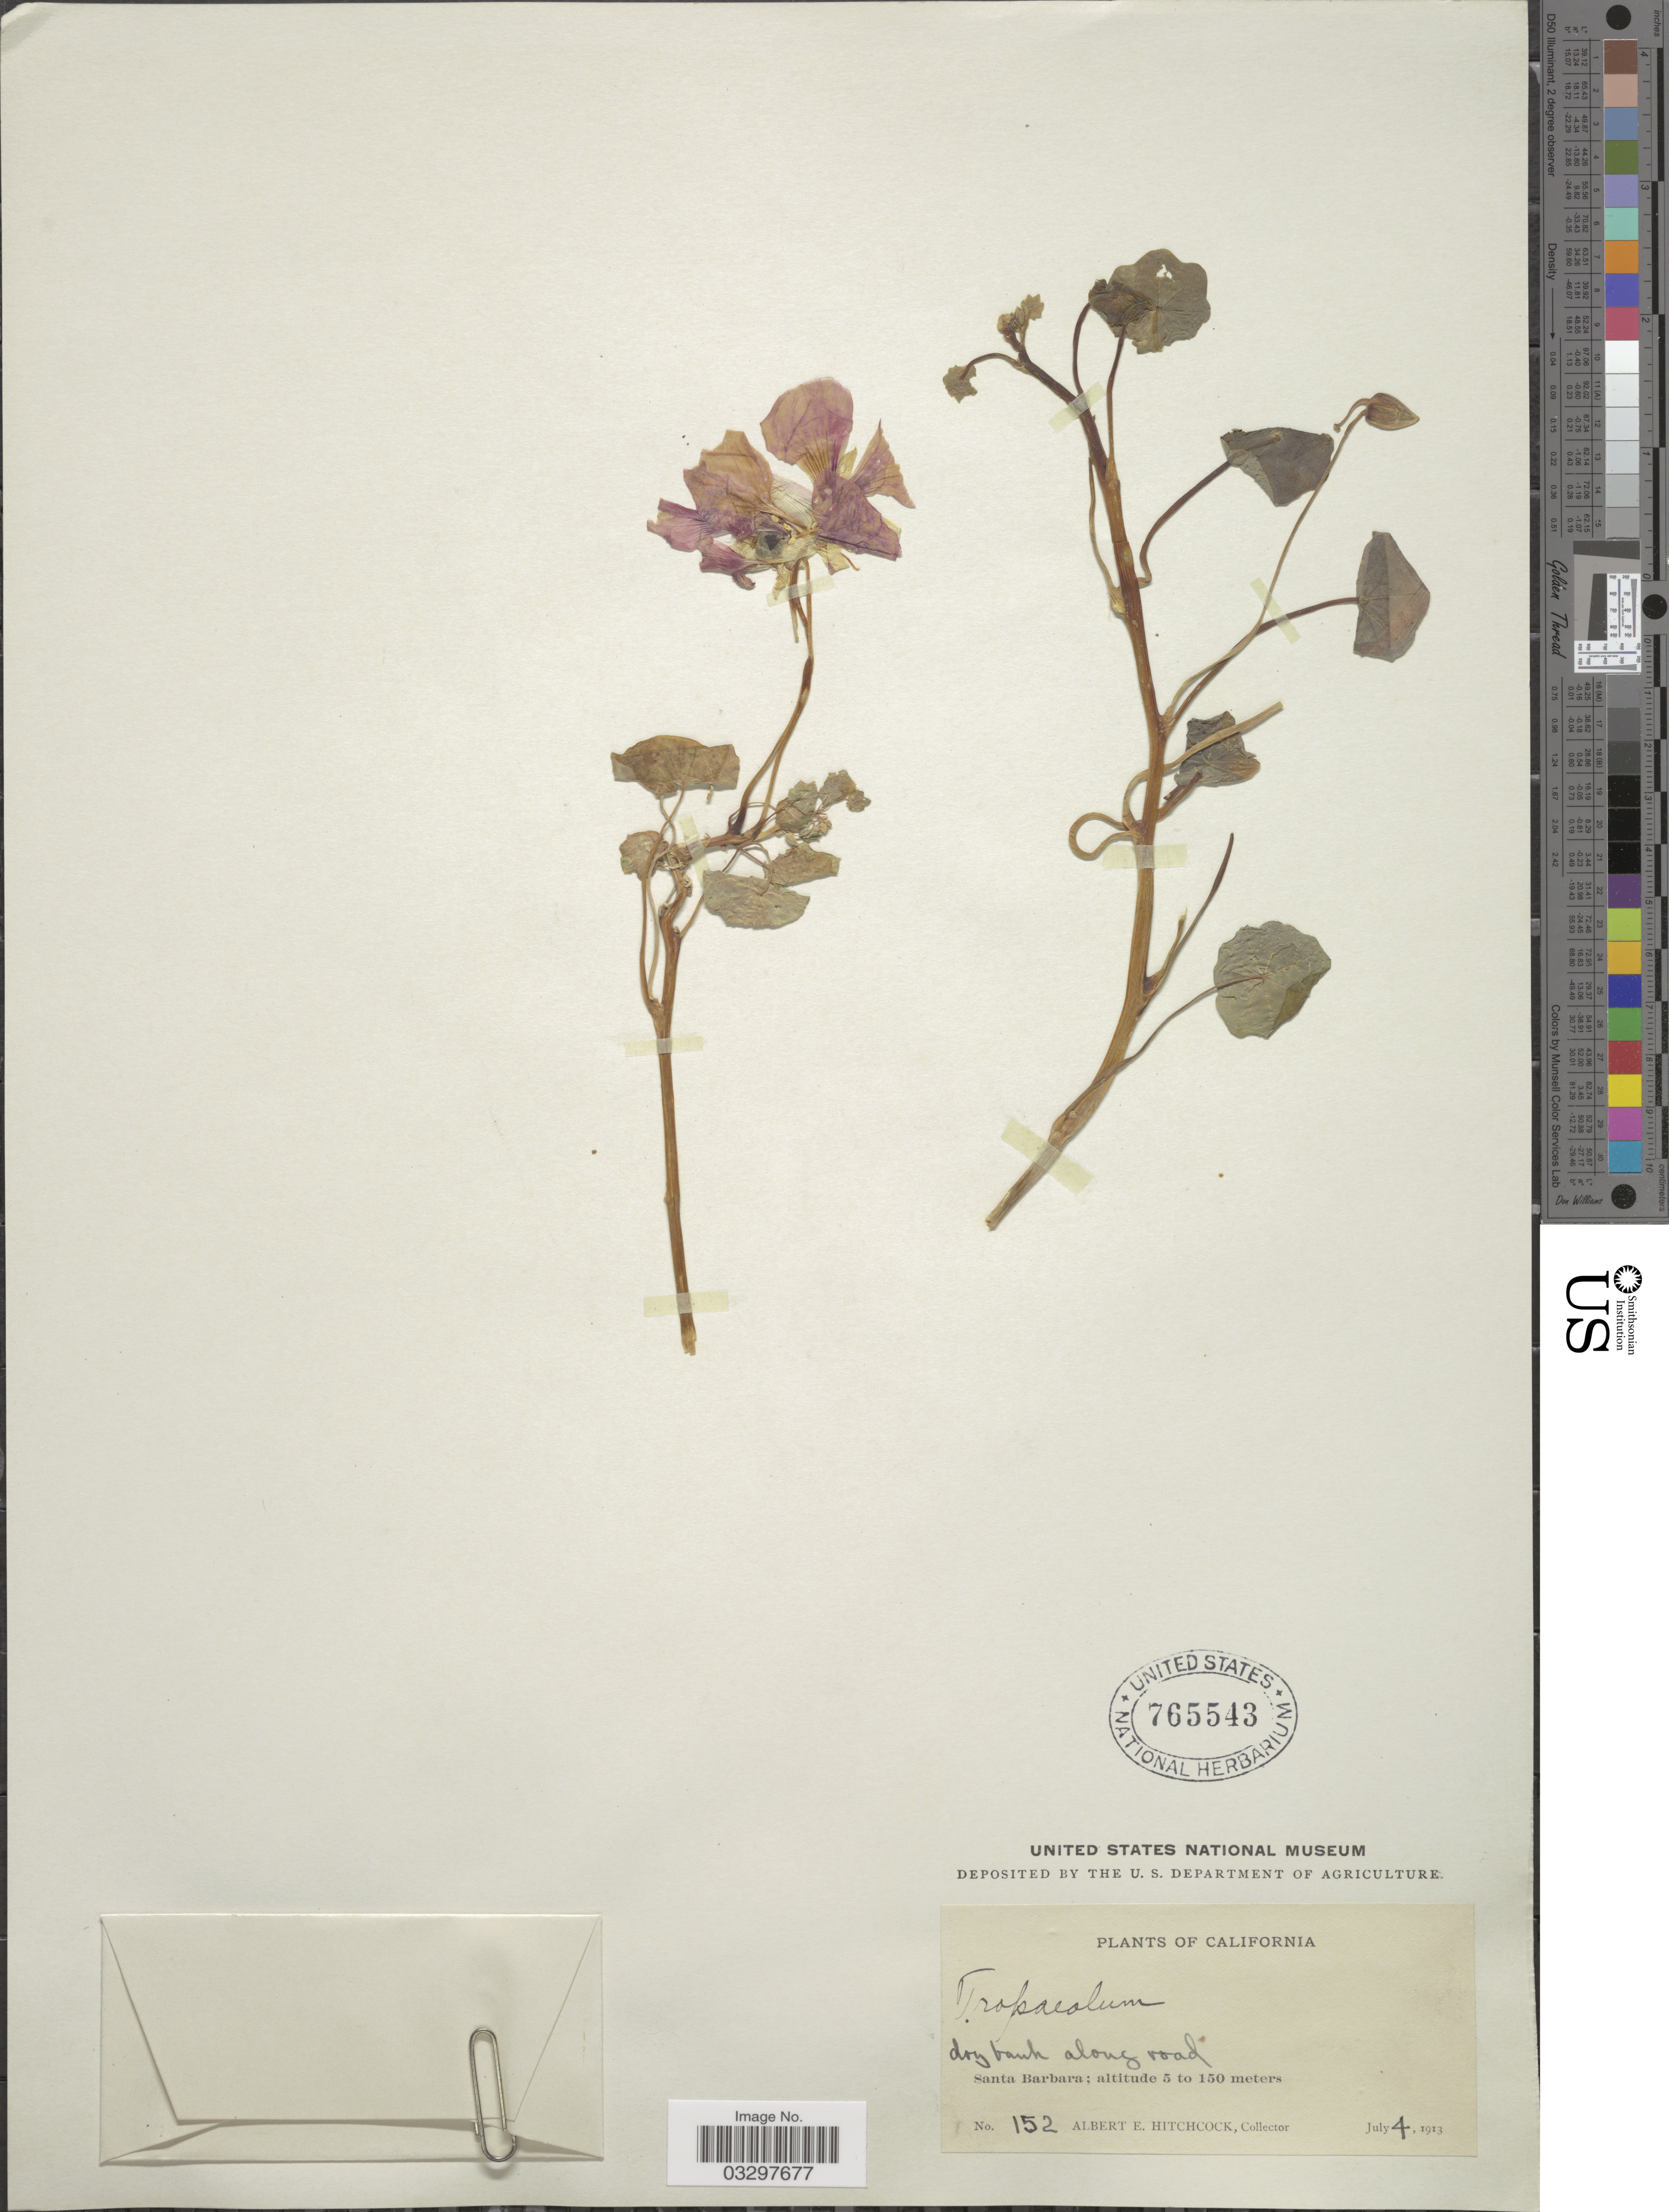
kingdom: Plantae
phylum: Tracheophyta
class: Magnoliopsida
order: Brassicales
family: Tropaeolaceae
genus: Tropaeolum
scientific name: Tropaeolum sp.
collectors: A. Hitchcock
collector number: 152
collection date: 1913-07-04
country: United States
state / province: California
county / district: Santa Barbara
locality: Santa Barbara.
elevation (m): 5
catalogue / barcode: US 765543